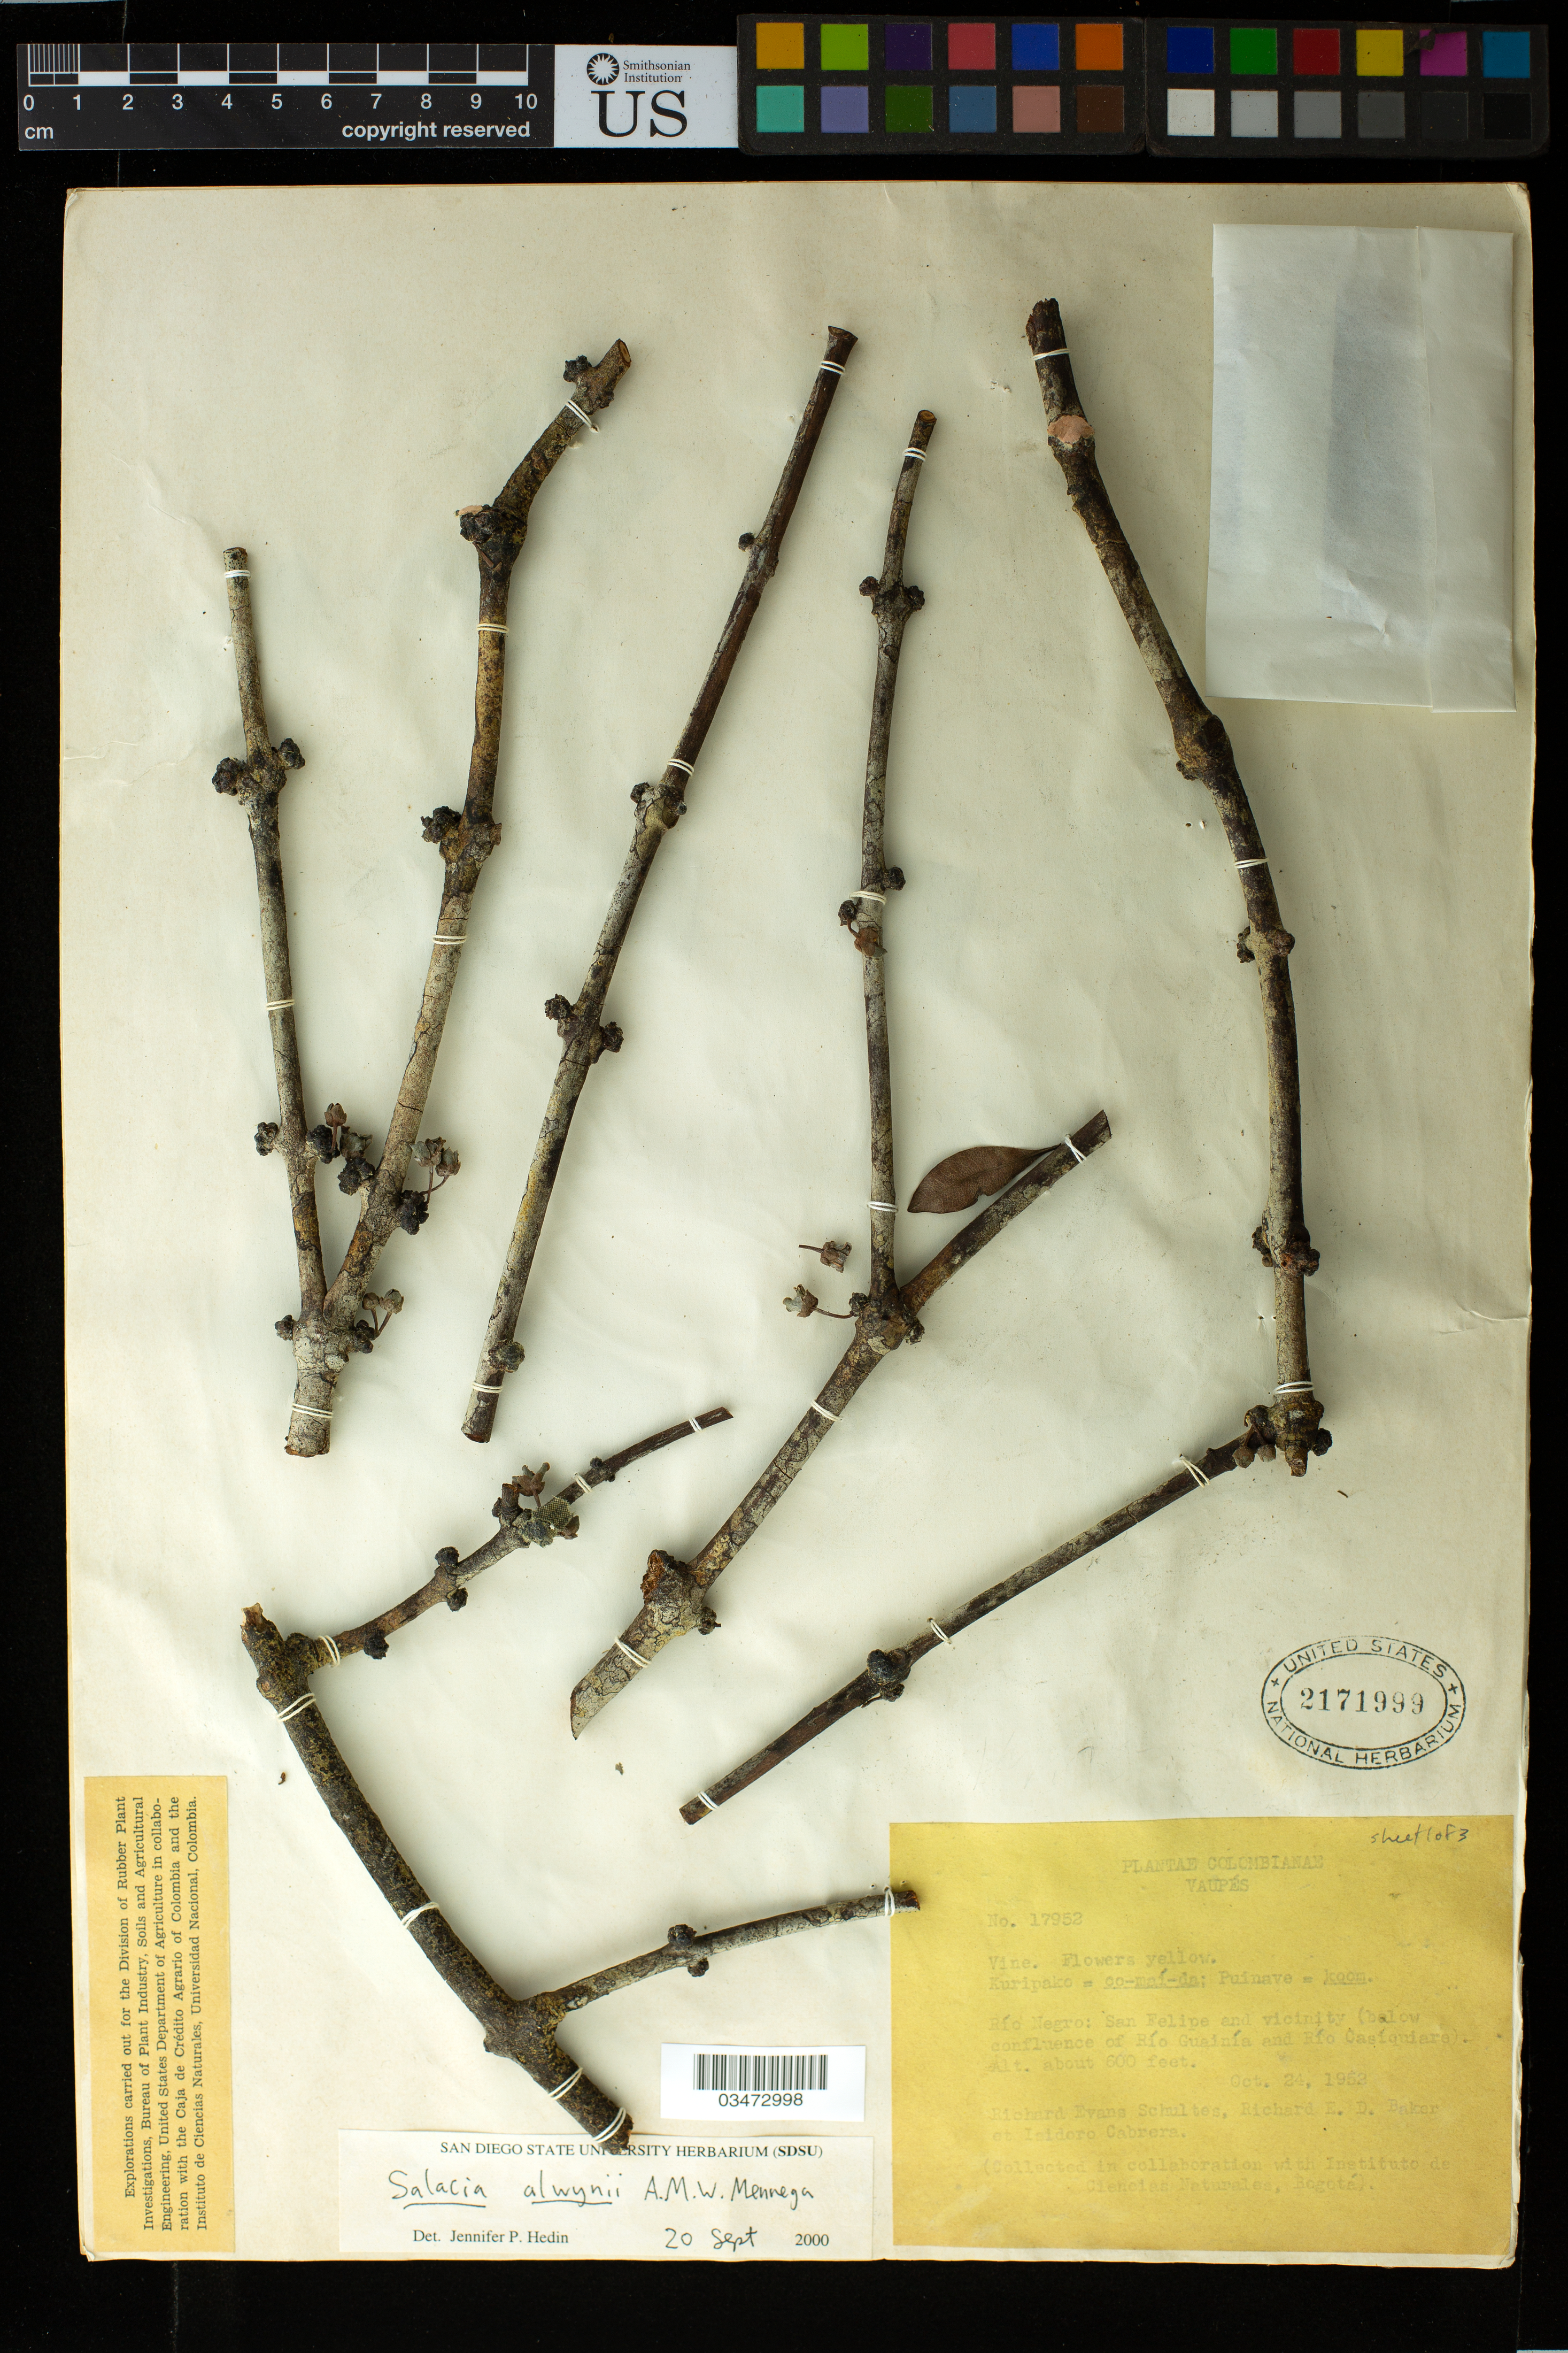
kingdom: Plantae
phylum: Tracheophyta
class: Magnoliopsida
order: Celastrales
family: Celastraceae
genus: Salacia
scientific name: Salacia alwynii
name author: Mennega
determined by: Hedin, J. P.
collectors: R. E. Schultes, E. D. Baker & I. Cabrera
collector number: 17952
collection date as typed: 24 Oct 1952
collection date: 1952-10-24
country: Colombia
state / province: Vaupés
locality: Rio Negro: San Felipe and vicinity (below confluence of Rio Guainia and Rio Casiquiare)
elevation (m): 183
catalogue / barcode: US 2171999